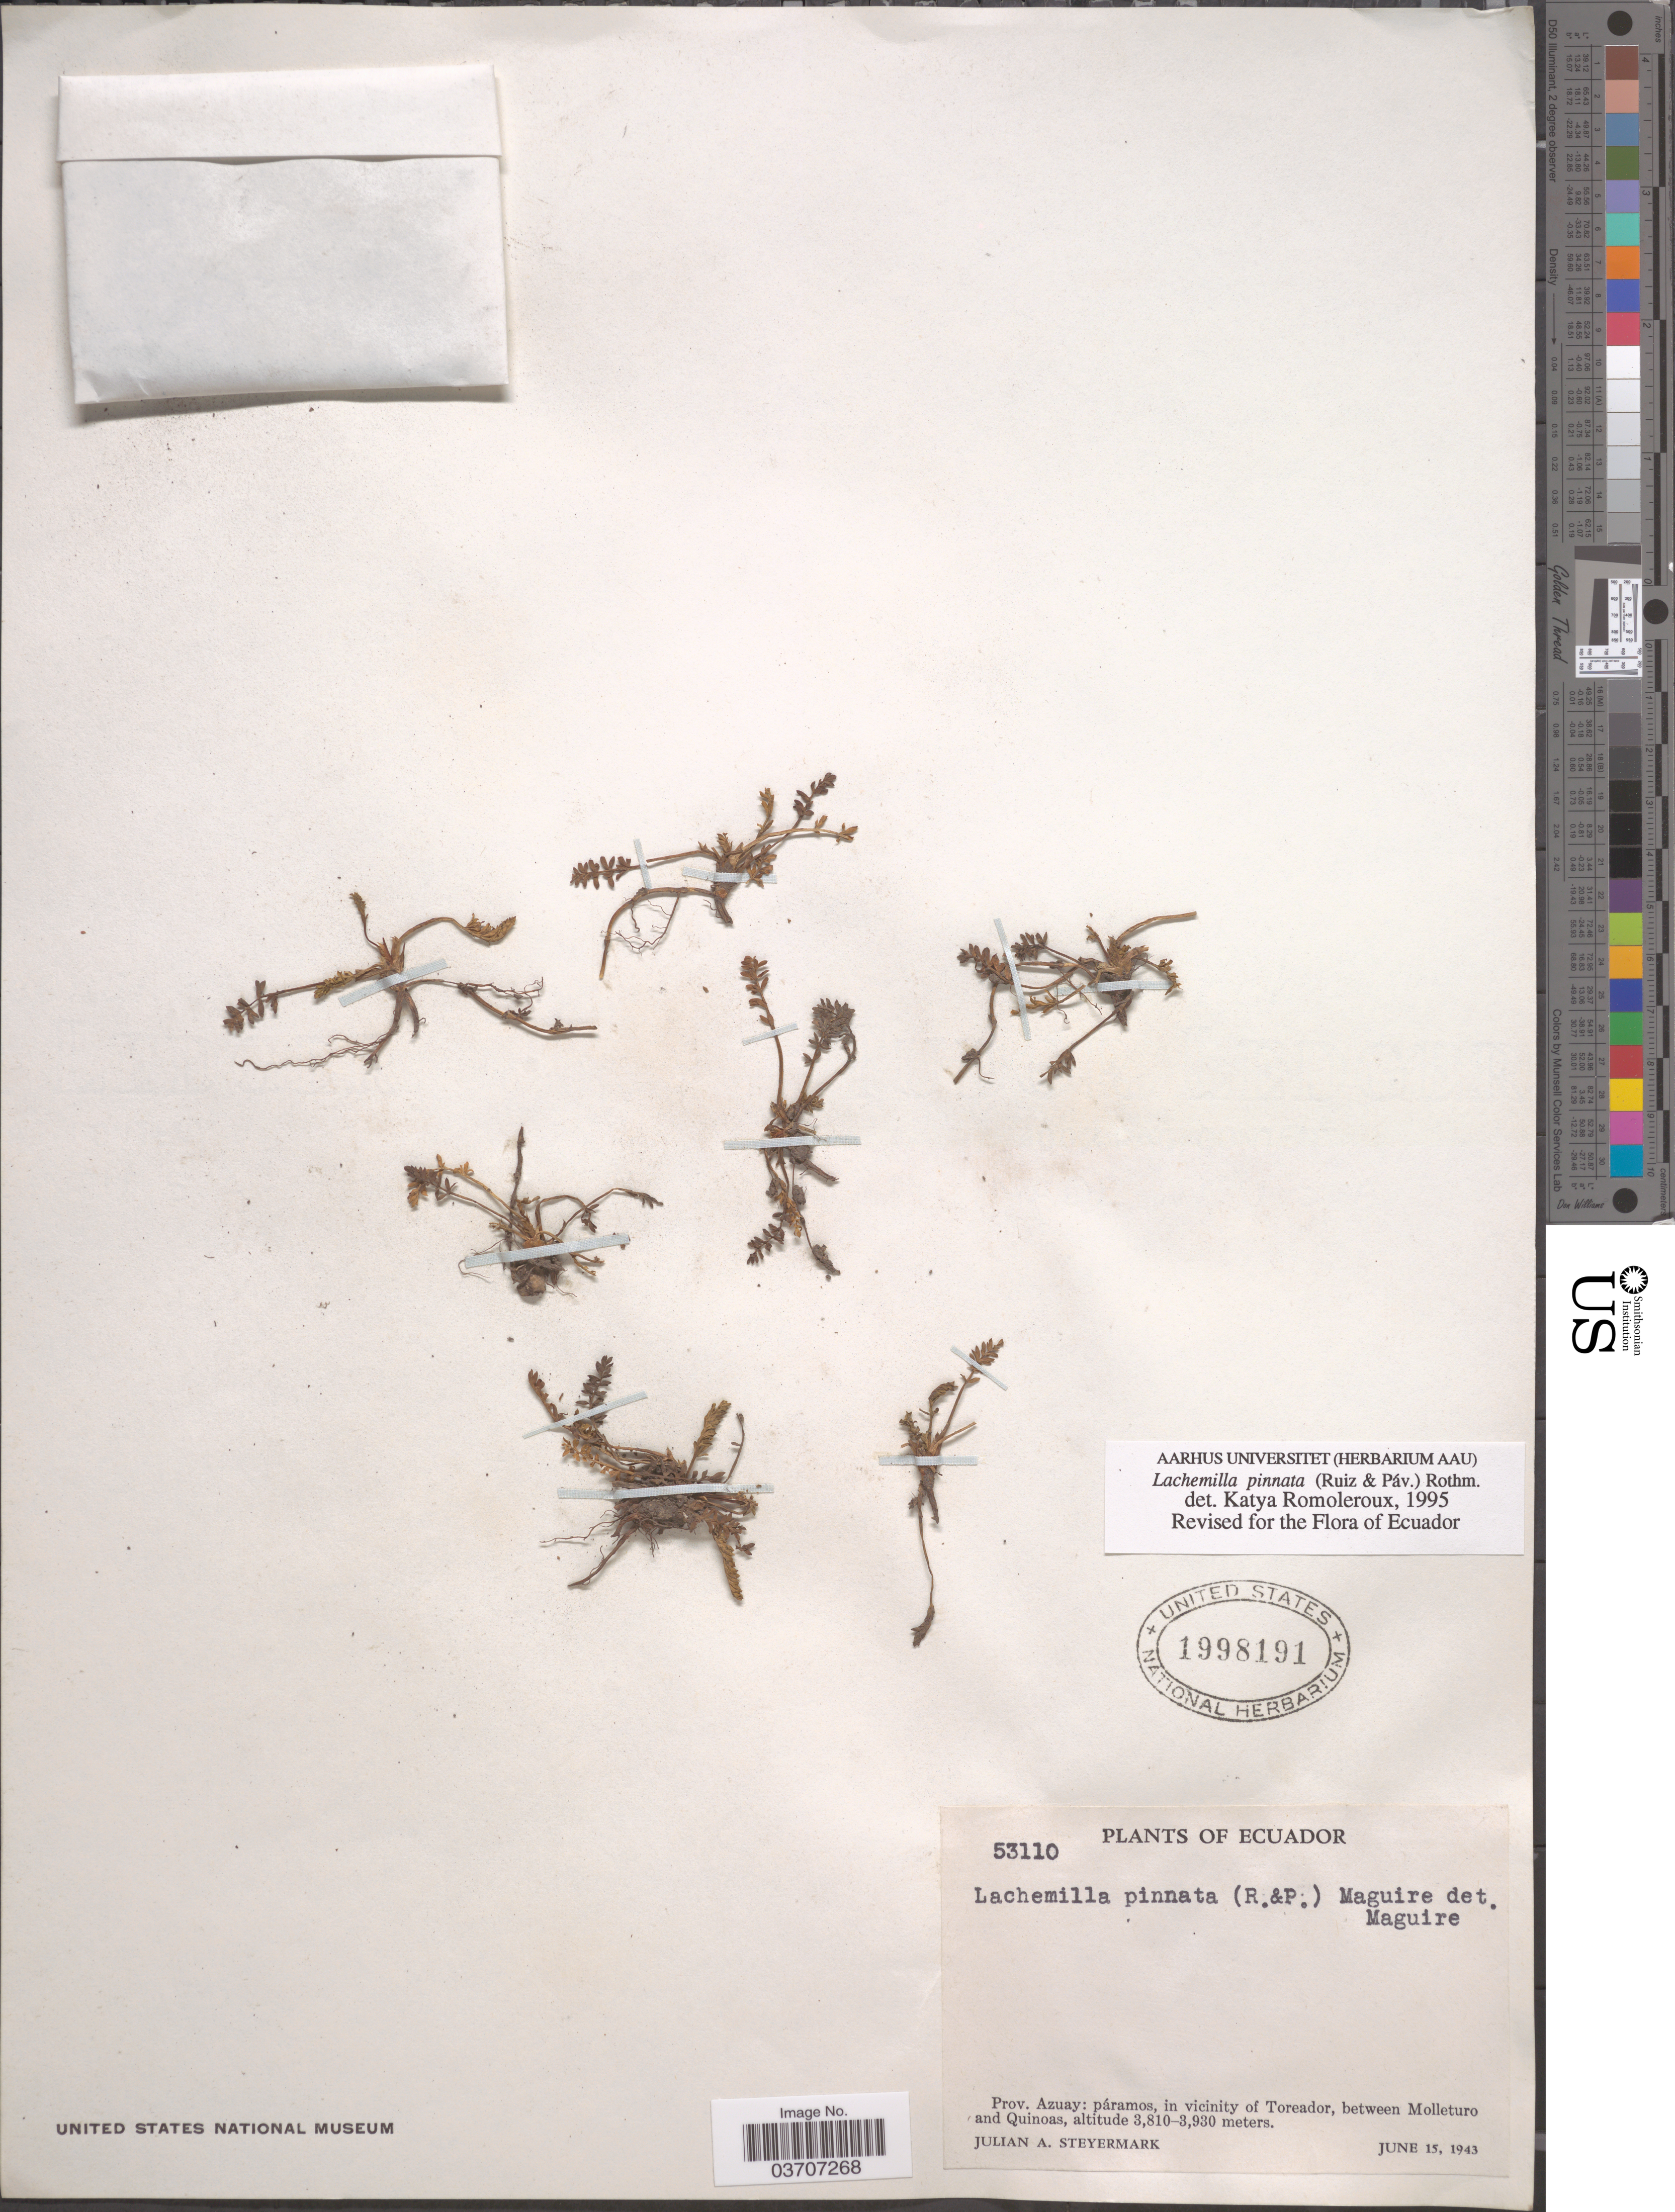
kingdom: Plantae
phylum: Tracheophyta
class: Magnoliopsida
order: Rosales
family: Rosaceae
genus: Lachemilla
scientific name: Lachemilla pinnata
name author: (Ruiz & Pav.) Rothm.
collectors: J. Steyermark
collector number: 53110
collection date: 1943-06-15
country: Ecuador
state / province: Azuay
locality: Páramos, in vicinity of Toreador, between Molleturo and Quinoas.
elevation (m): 3810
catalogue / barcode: US 1998191